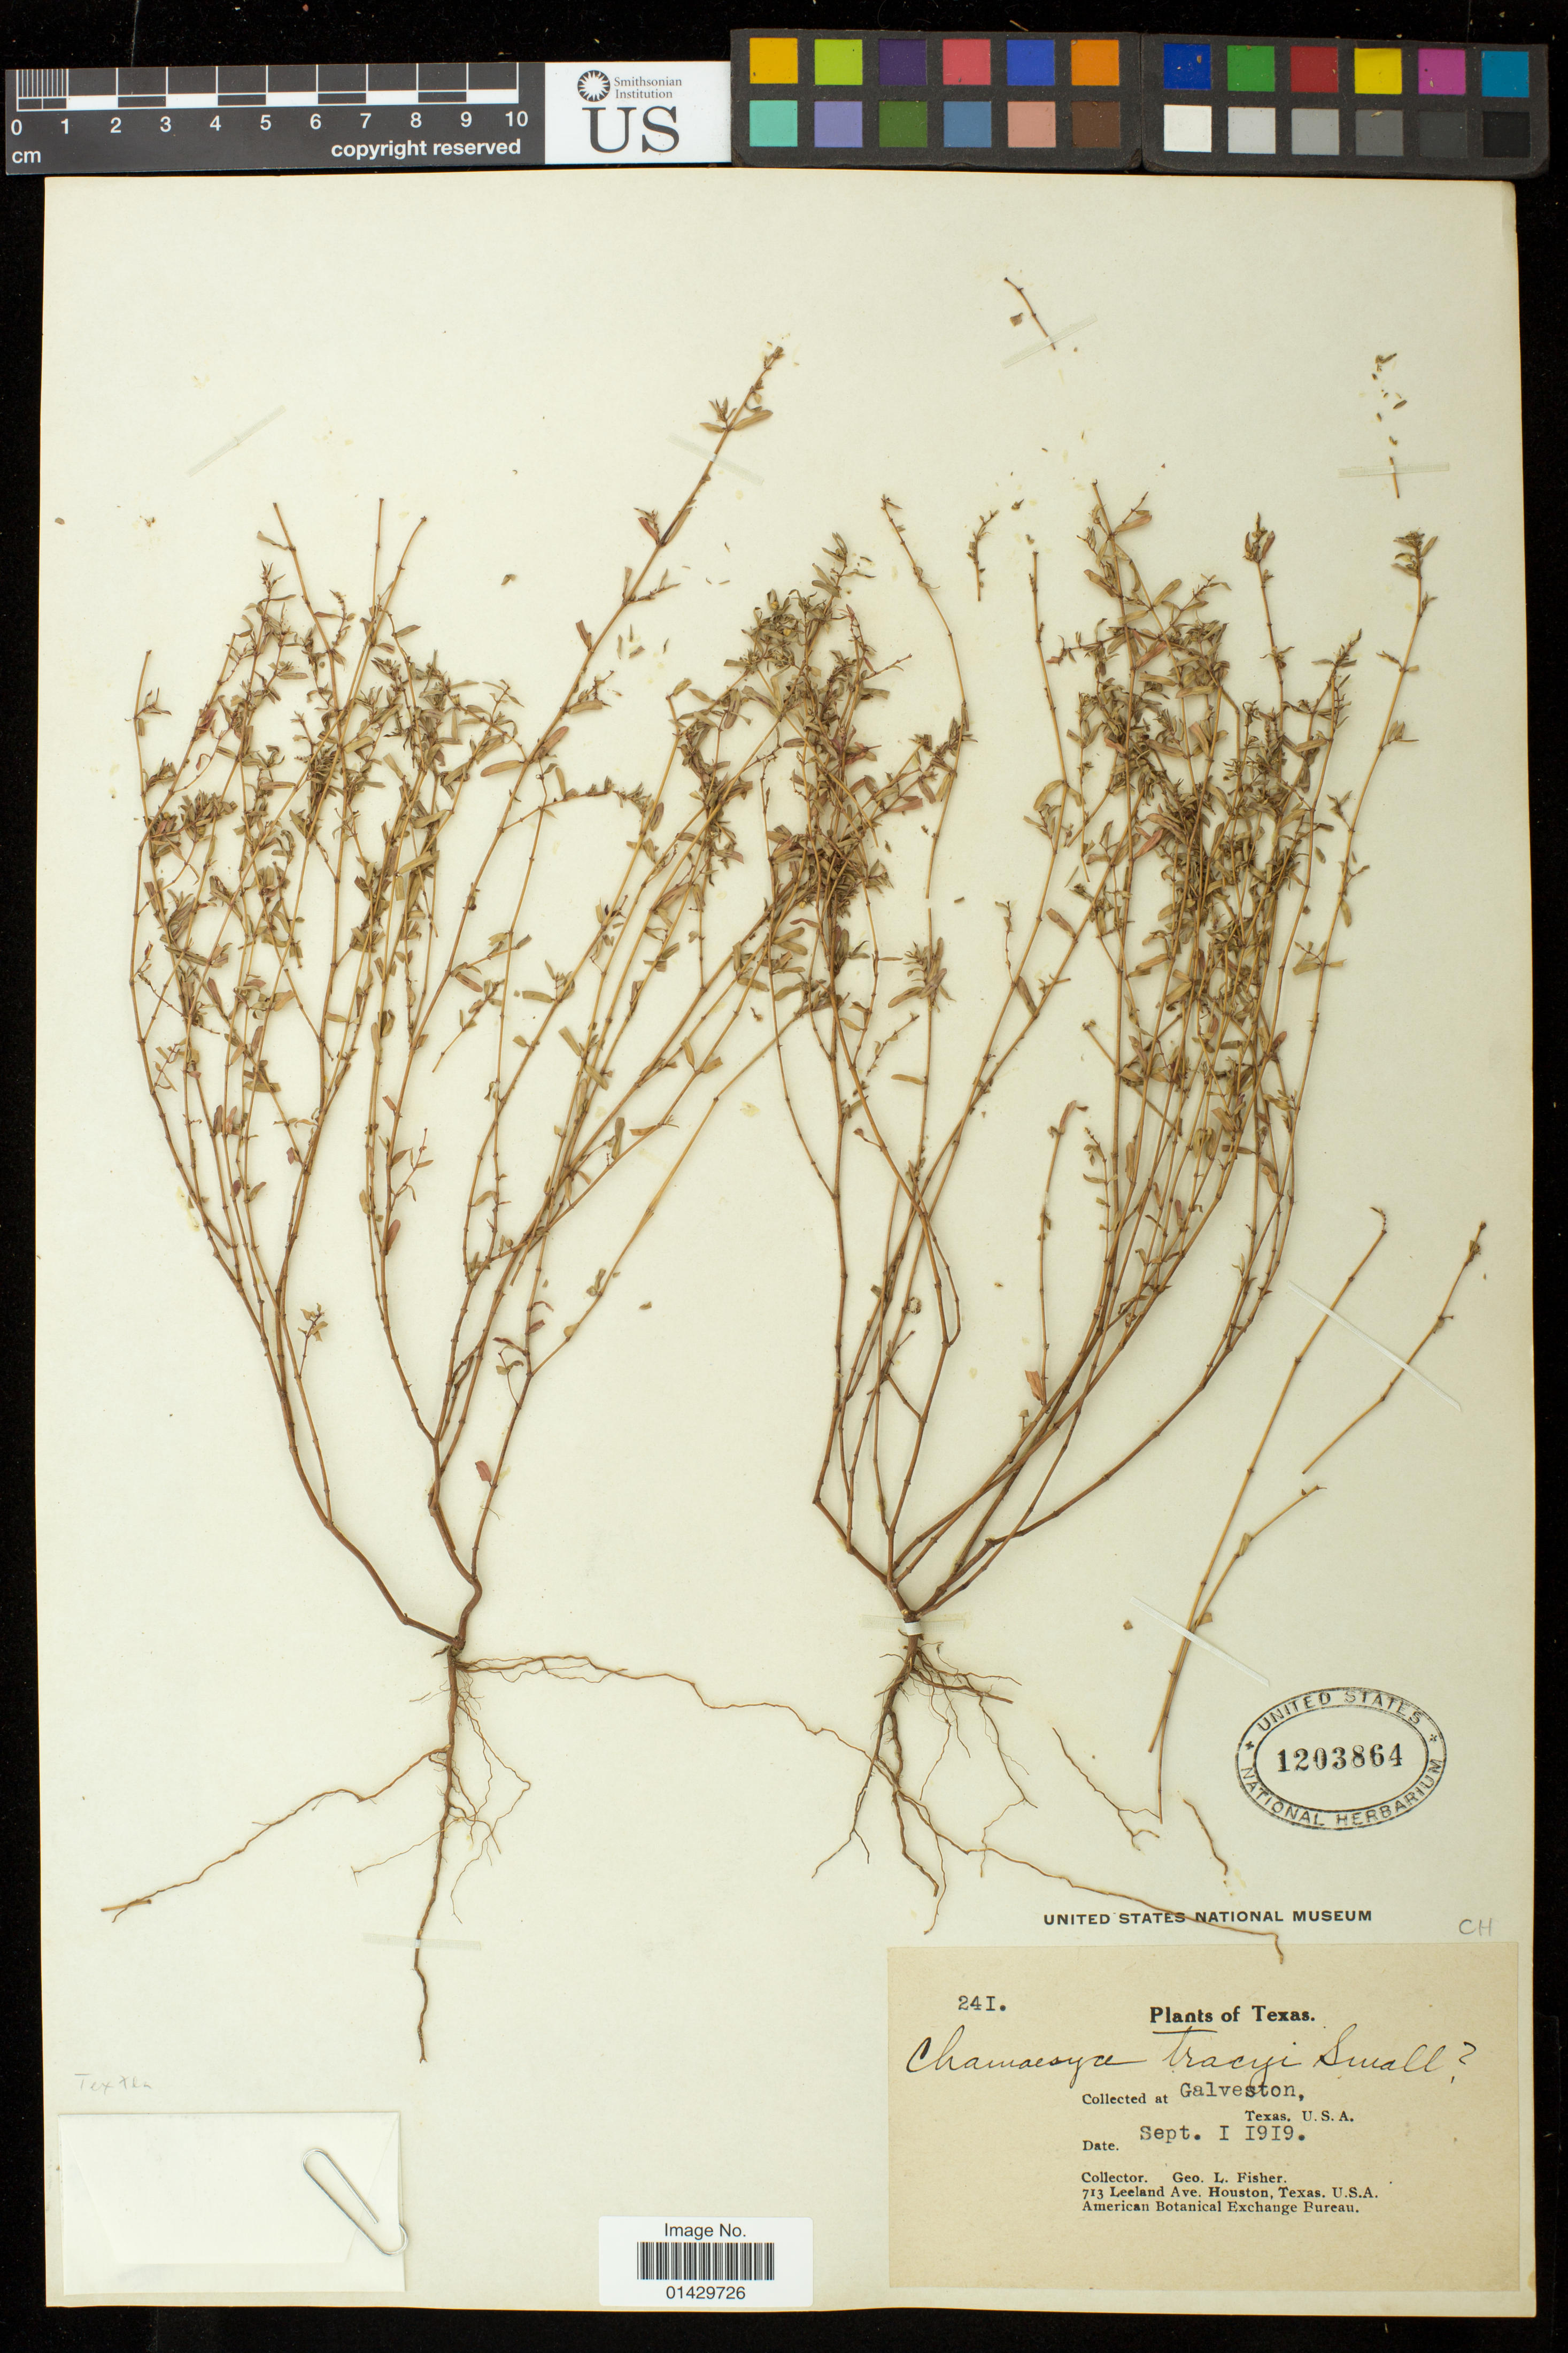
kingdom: Plantae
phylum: Tracheophyta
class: Magnoliopsida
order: Malpighiales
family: Euphorbiaceae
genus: Euphorbia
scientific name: Euphorbia maculata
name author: L.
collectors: G. L. Fisher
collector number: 241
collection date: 1919-09-01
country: United States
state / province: Texas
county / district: Galveston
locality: Galveston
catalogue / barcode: US 1203864